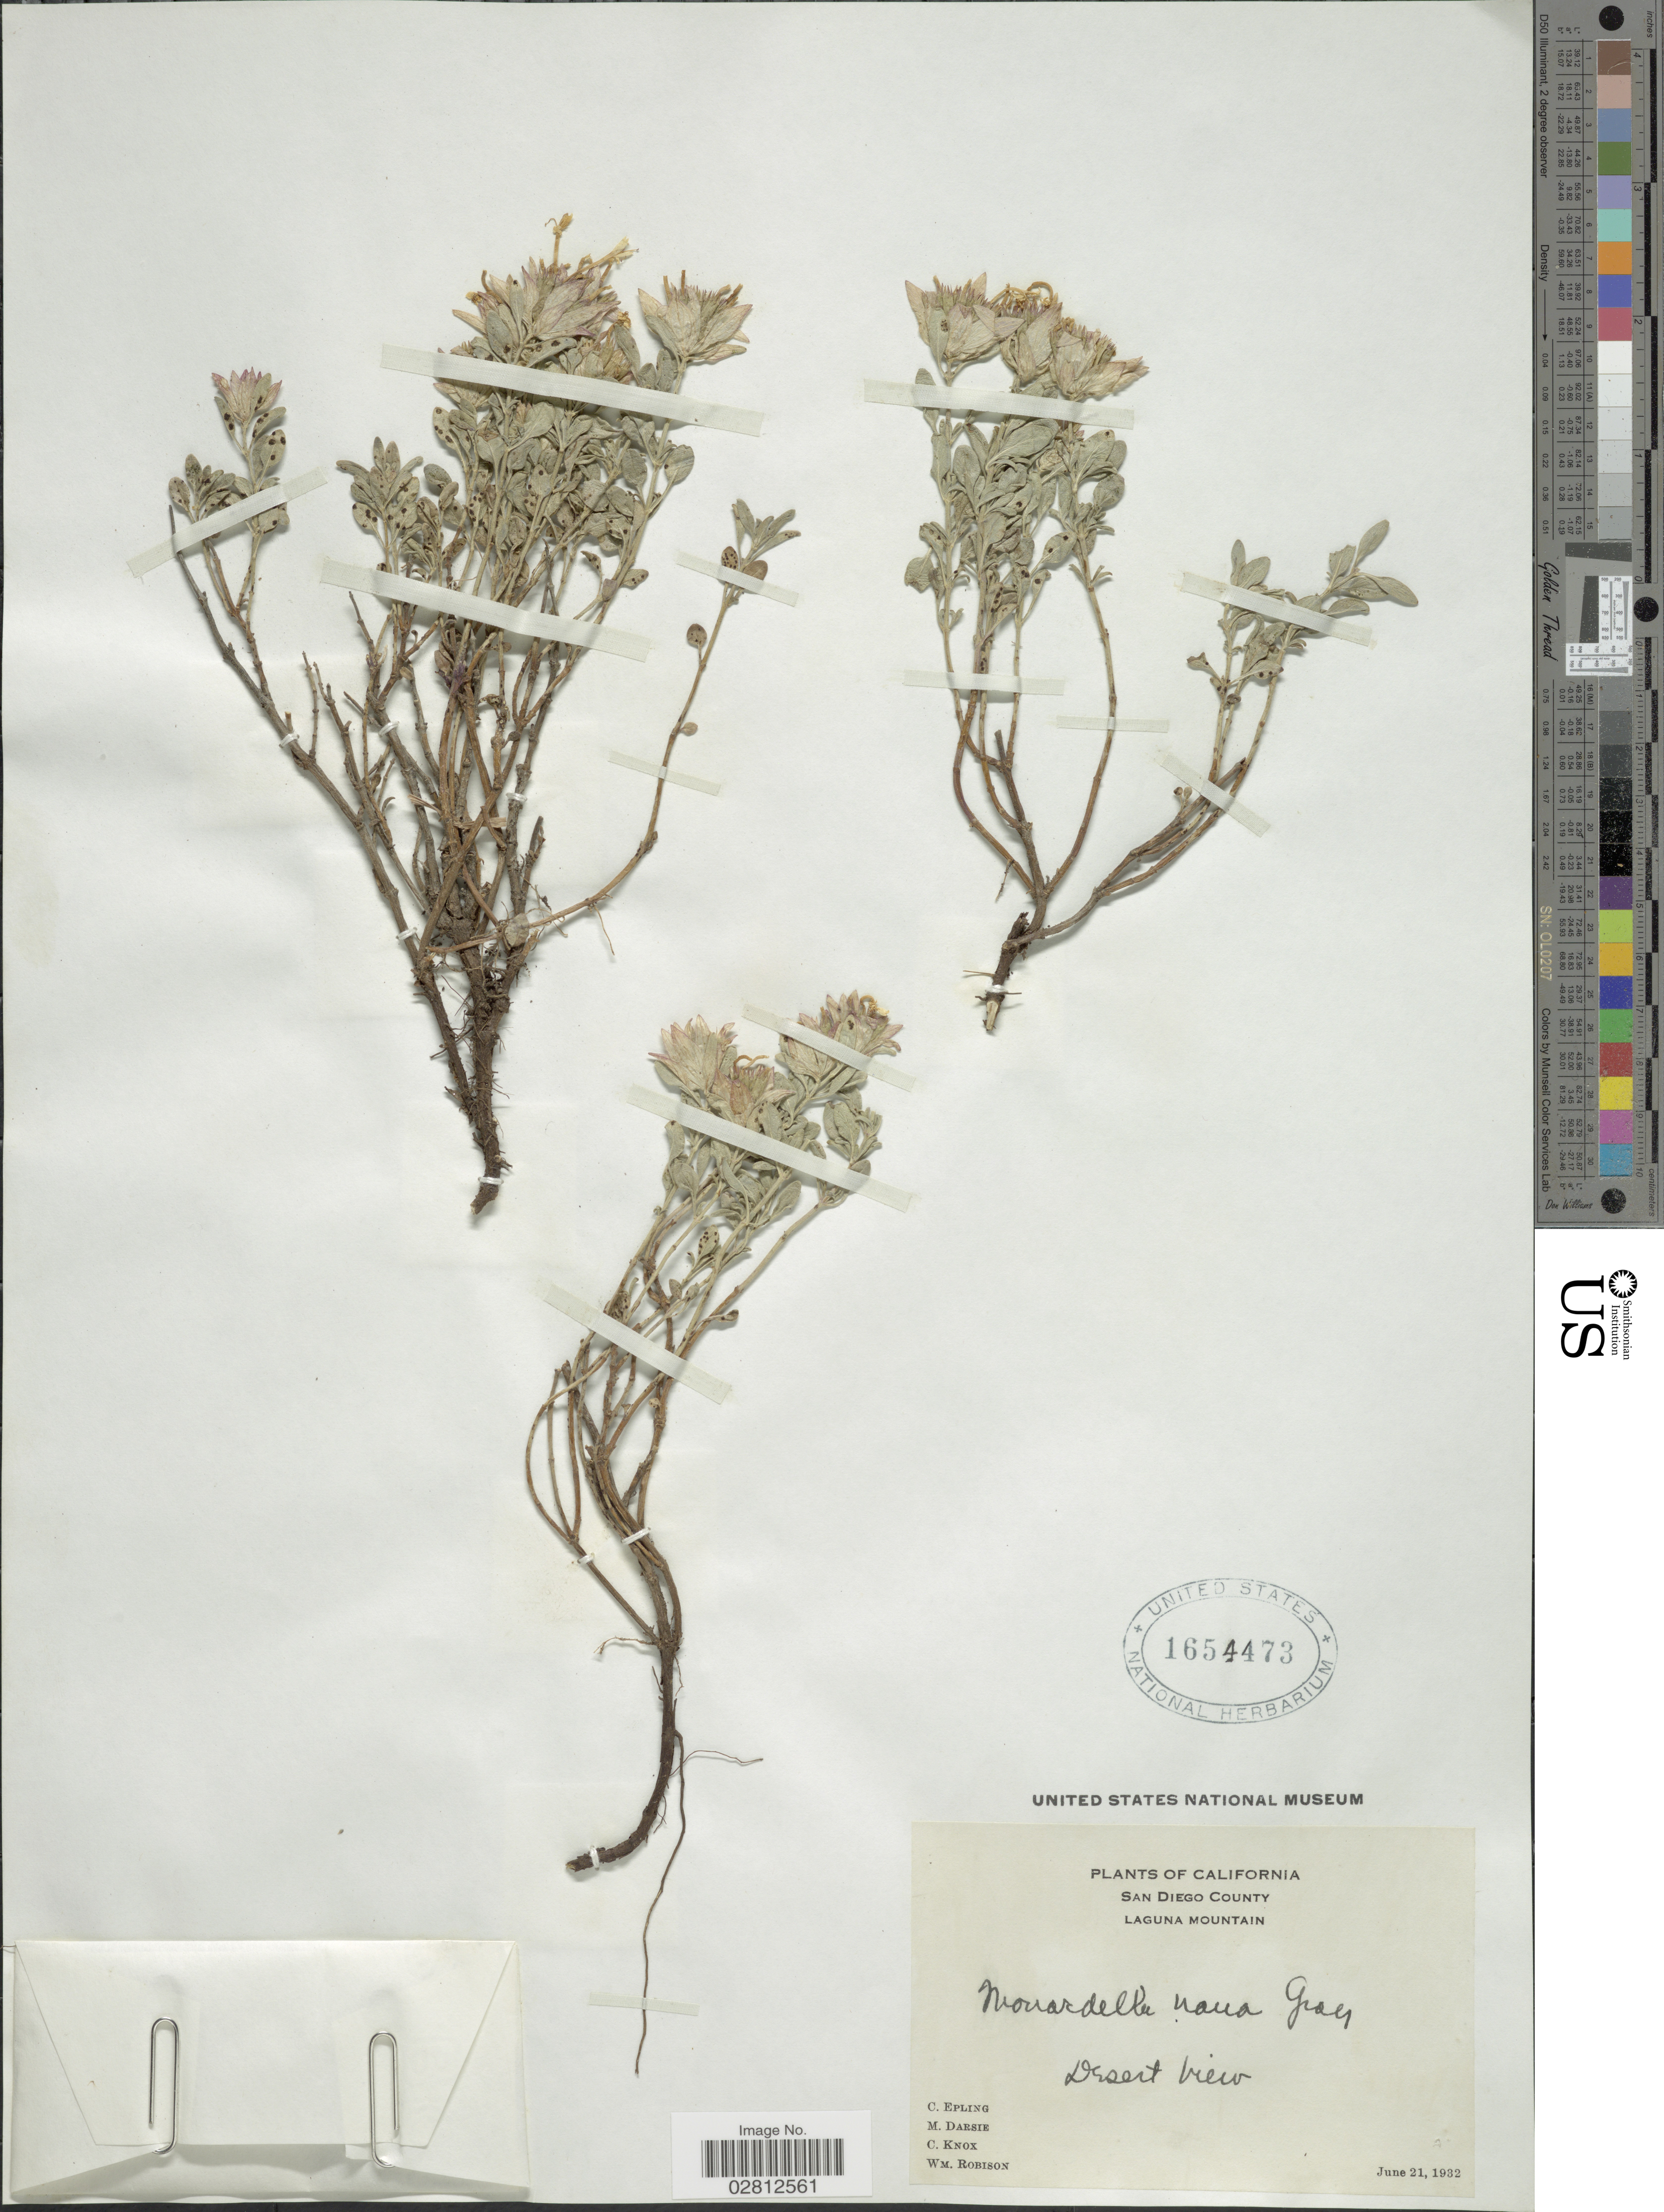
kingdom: Plantae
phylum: Tracheophyta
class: Magnoliopsida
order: Lamiales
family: Lamiaceae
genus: Monardella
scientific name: Monardella nana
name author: A. Gray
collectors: C. C. Epling, M. Darsie, C. Knox & W. Robison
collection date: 1932-06-21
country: United States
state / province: California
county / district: San Diego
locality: San Diego County, Laguna Mountain, Desert View.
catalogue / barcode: US 1654473